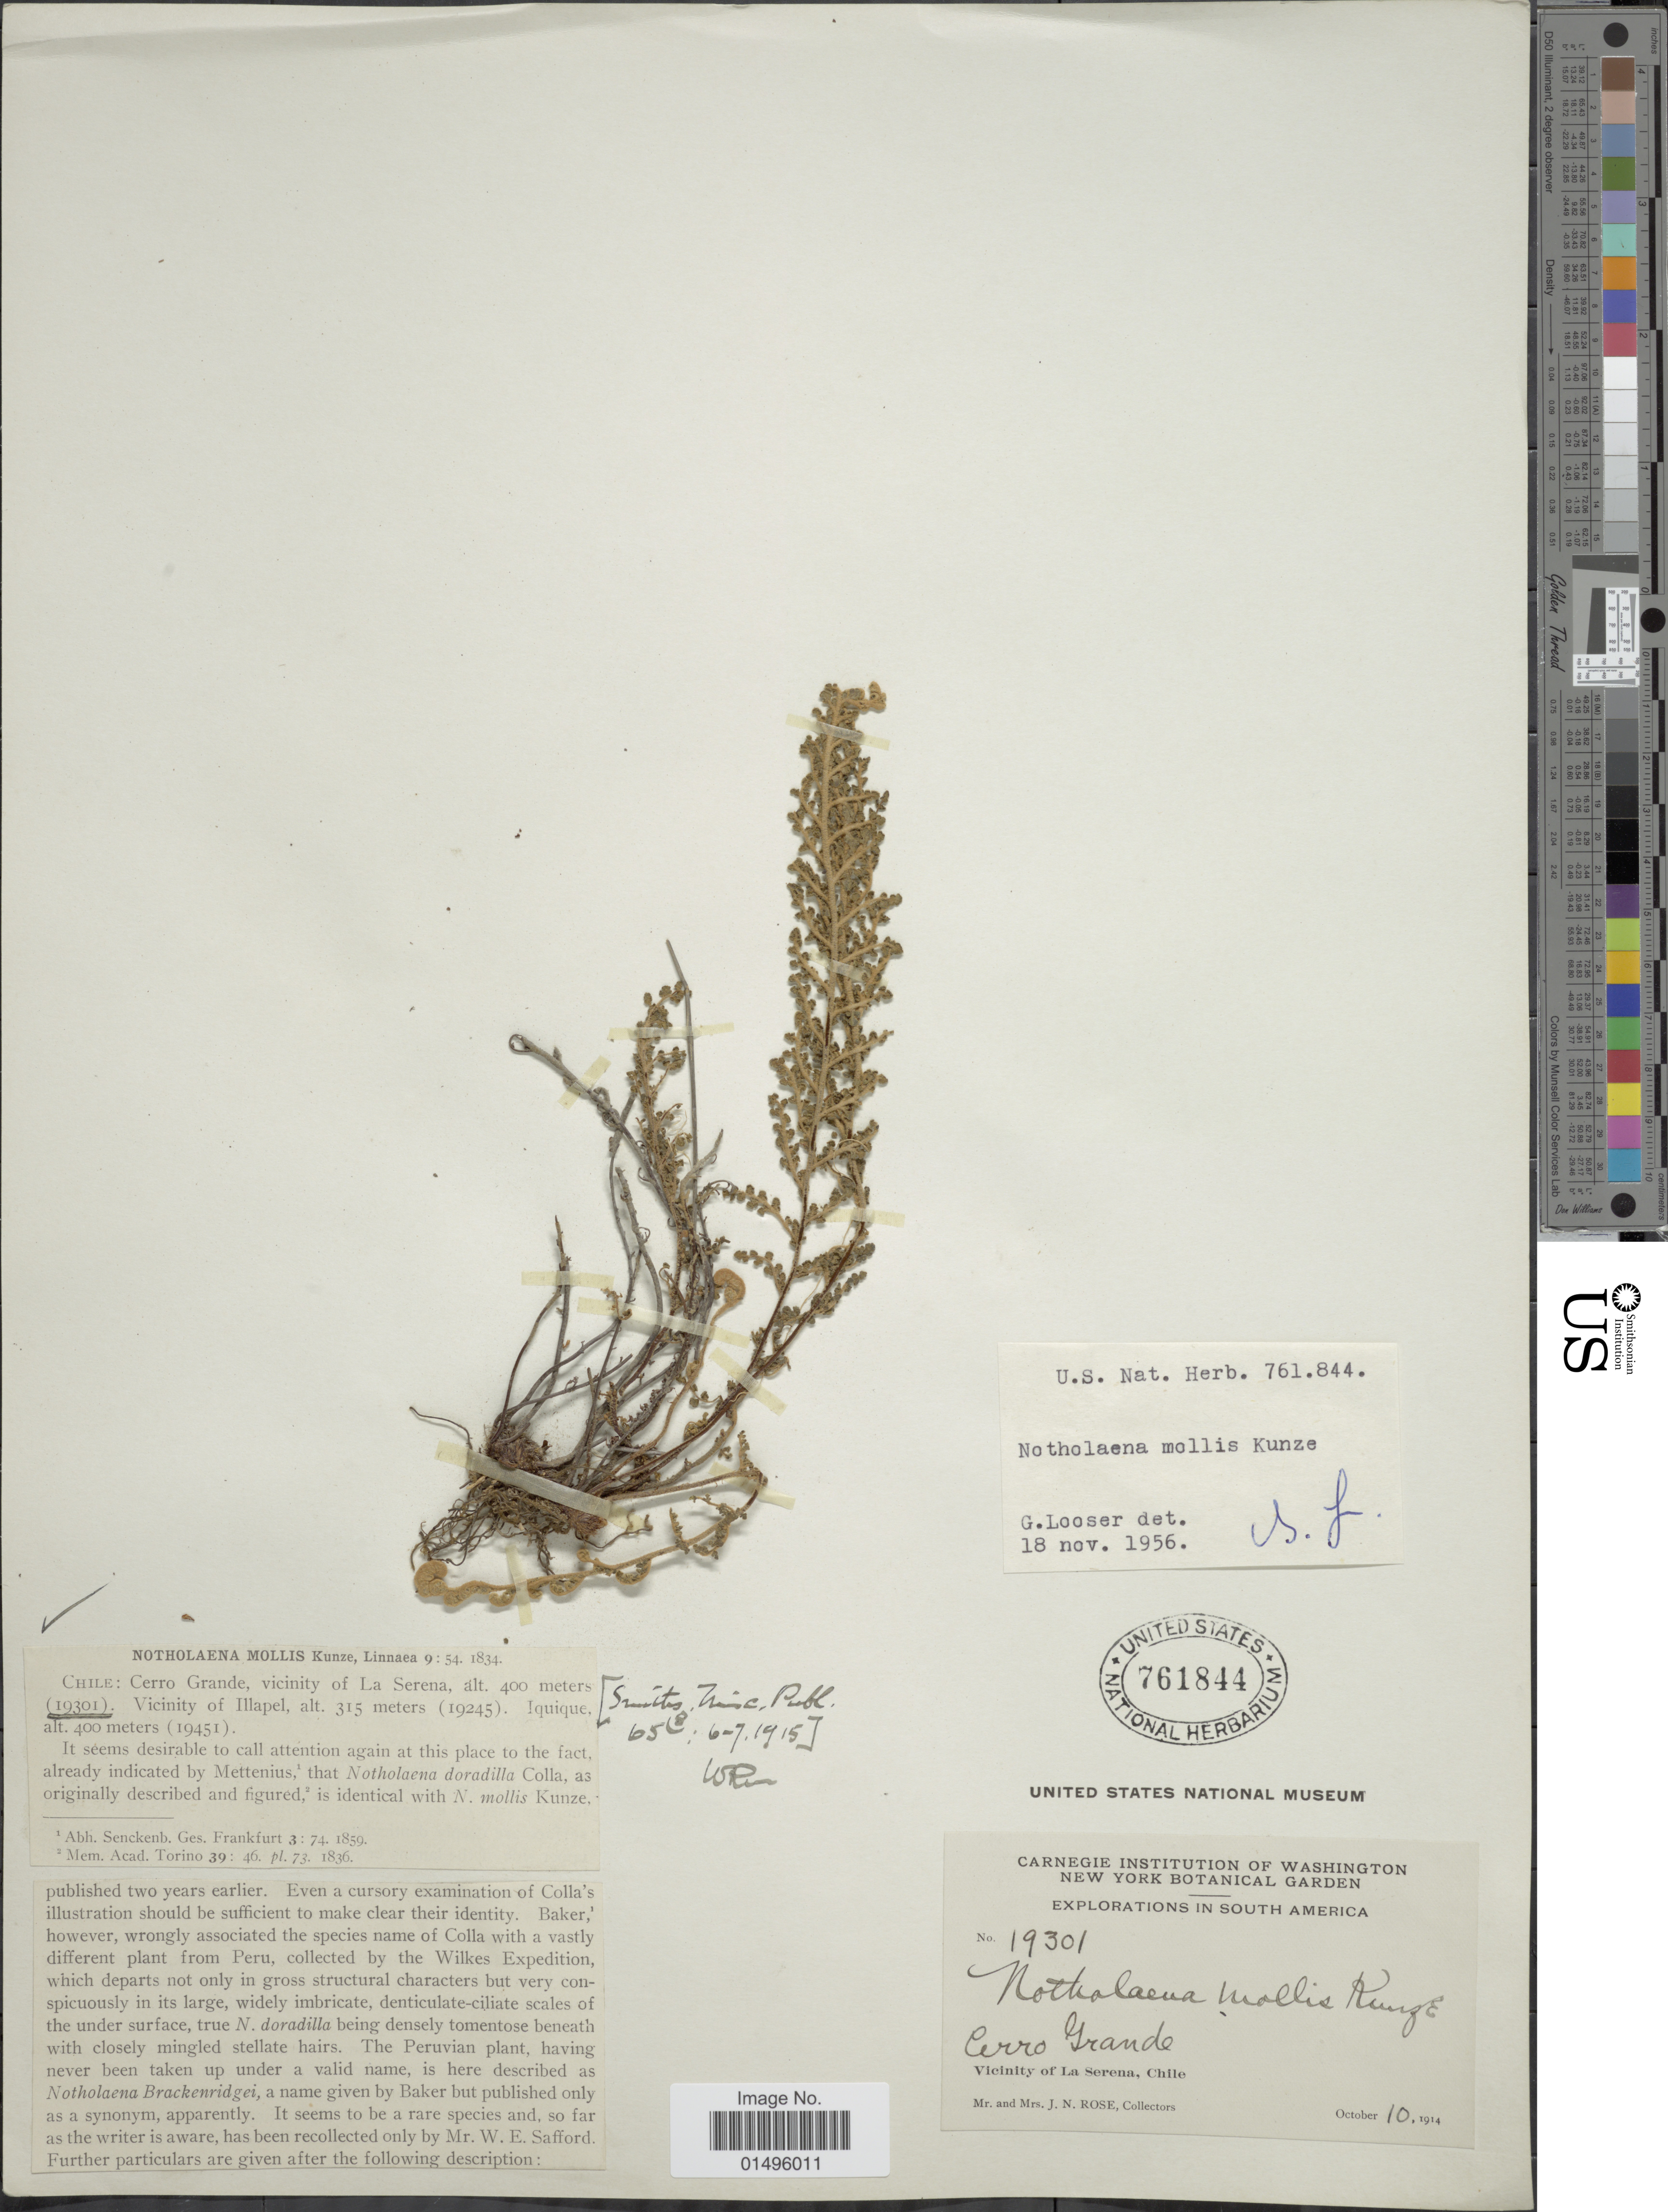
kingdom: Plantae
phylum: Tracheophyta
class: Polypodiopsida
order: Polypodiales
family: Pteridaceae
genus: Notholaena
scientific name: Notholaena mollis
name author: Kunze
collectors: J. N. Rose & L. B. Rose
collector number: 19301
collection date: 1914-10-10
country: Chile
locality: South America, Cerro Grande, Vicinity of La Serena, Chile.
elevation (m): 400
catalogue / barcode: US 761844